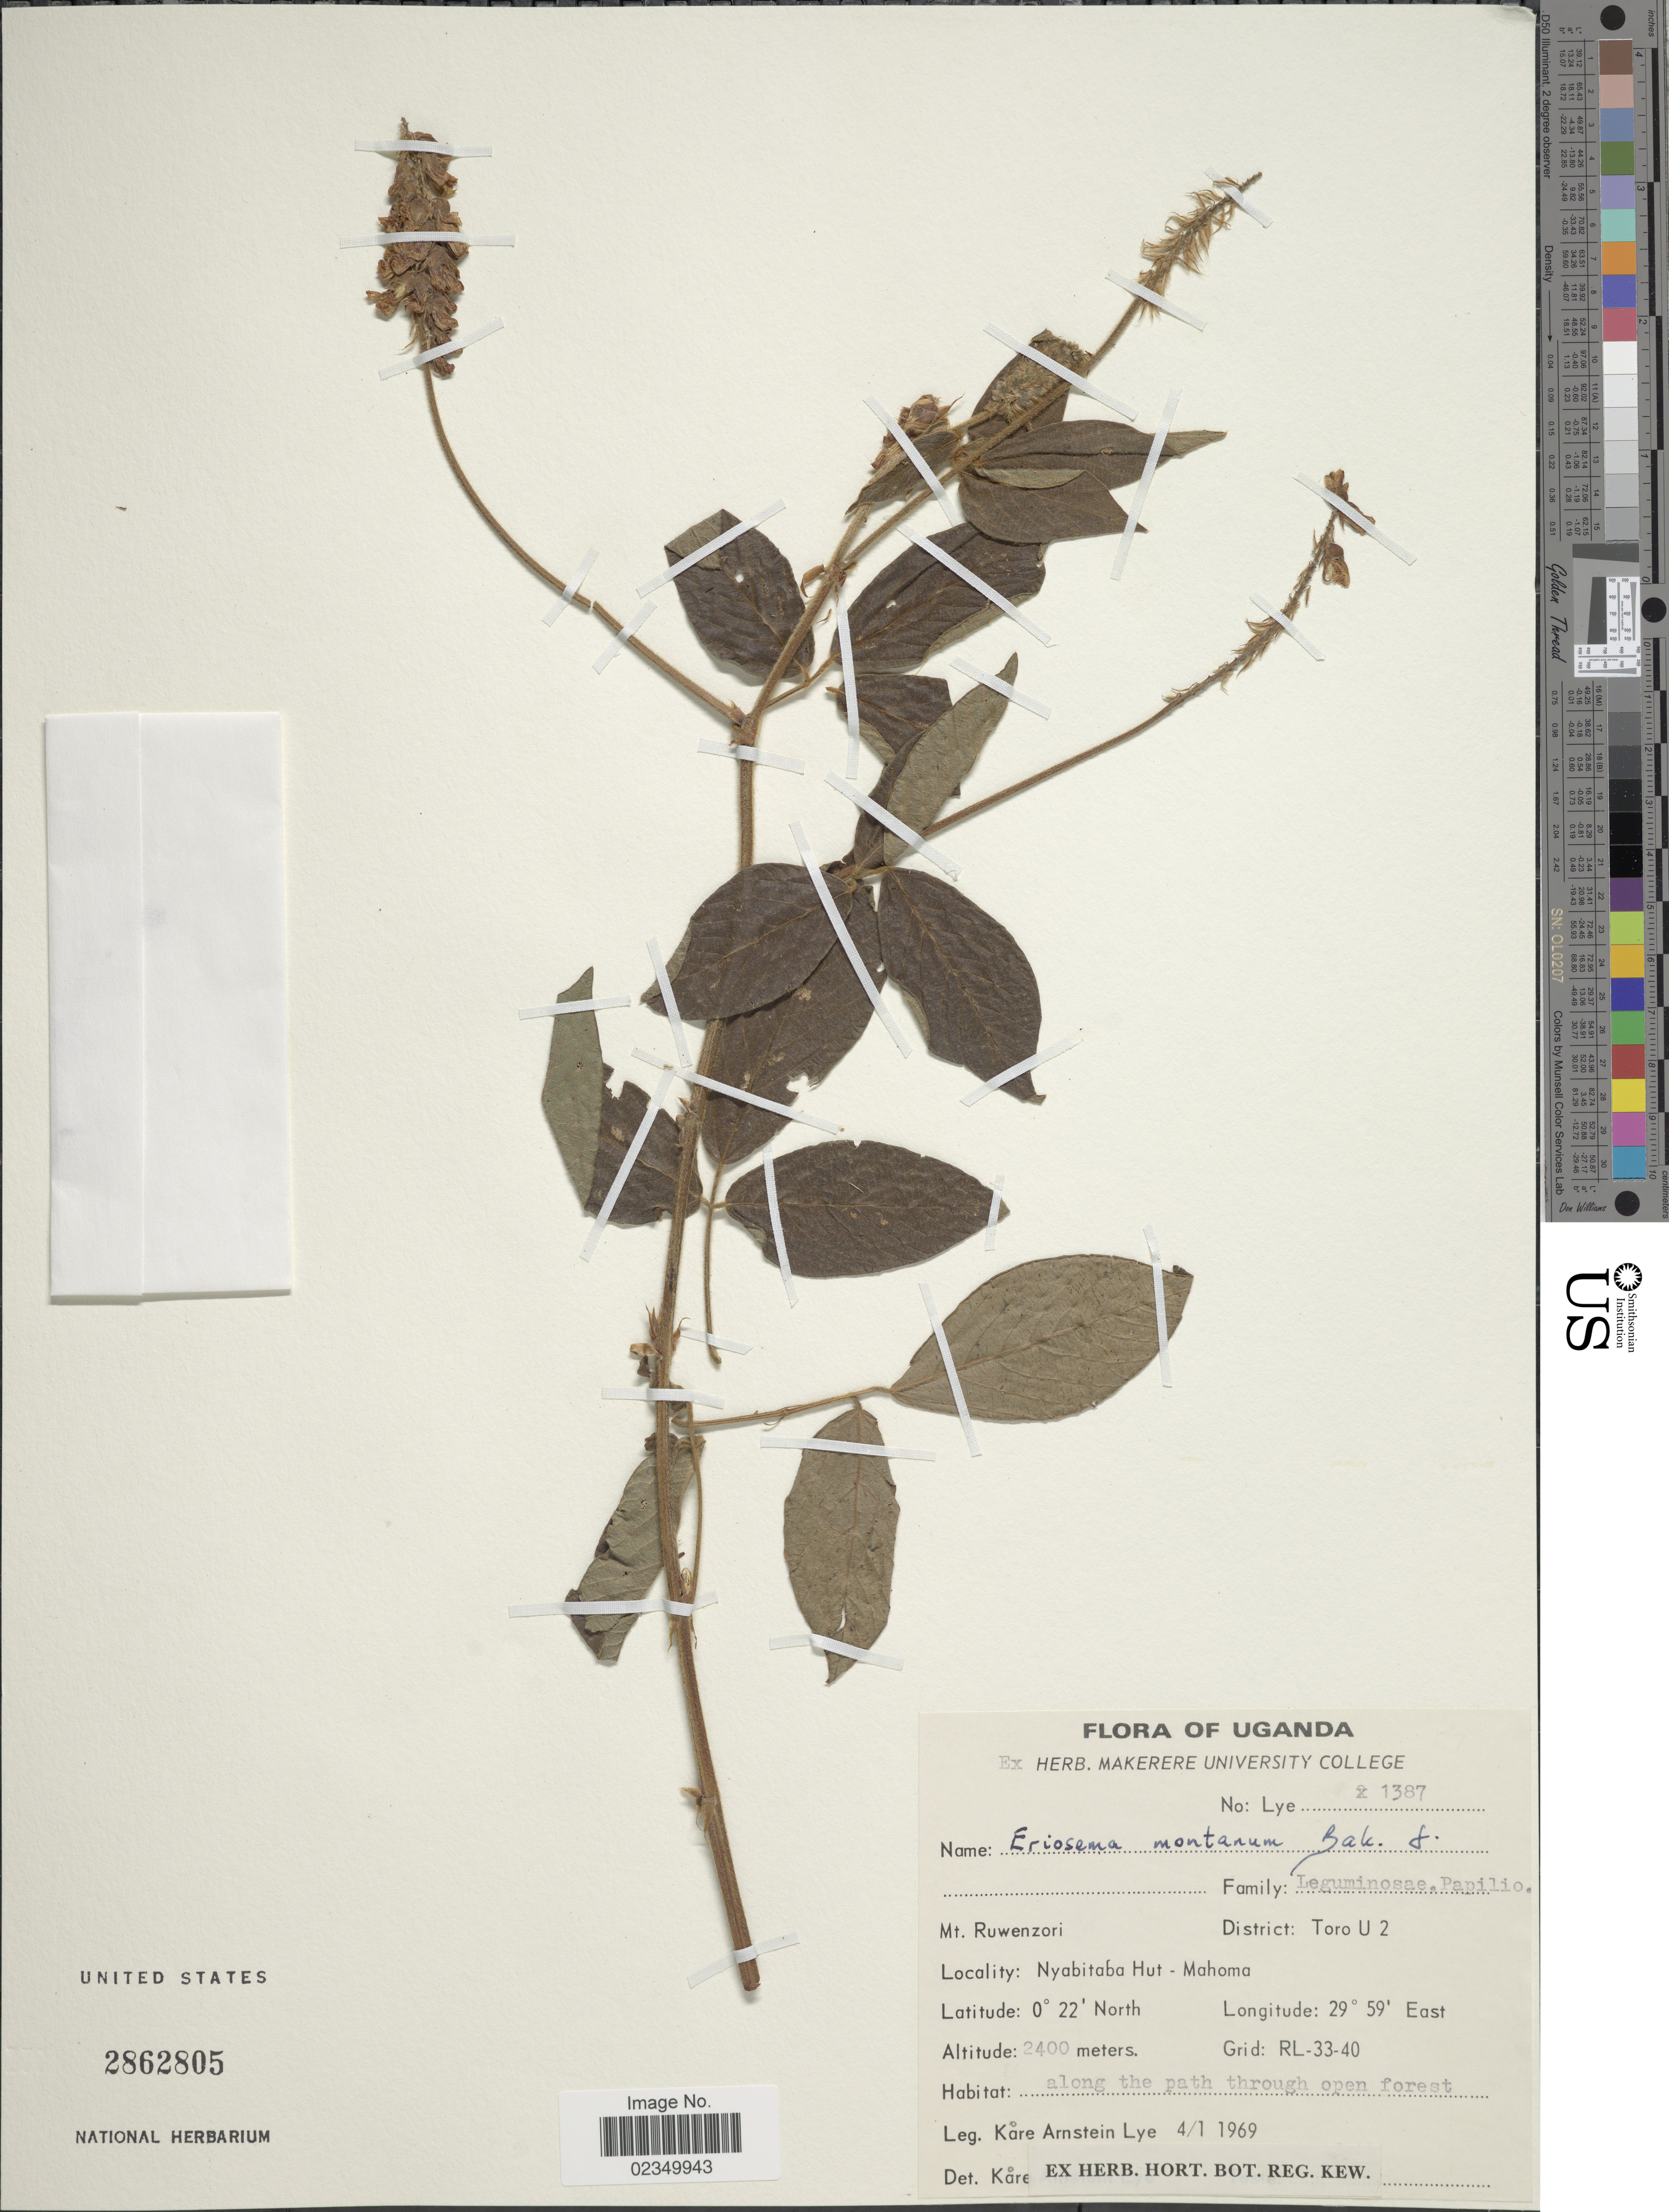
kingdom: Plantae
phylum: Tracheophyta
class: Magnoliopsida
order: Fabales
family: Fabaceae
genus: Eriosema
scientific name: Eriosema montanum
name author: Baker f.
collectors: K. A. Lye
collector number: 21387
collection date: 1969-01-04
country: Uganda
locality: Mt. Ruwenzori, District: Toro U 2. Grid: RL-33-40.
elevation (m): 2400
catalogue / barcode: US 2862805